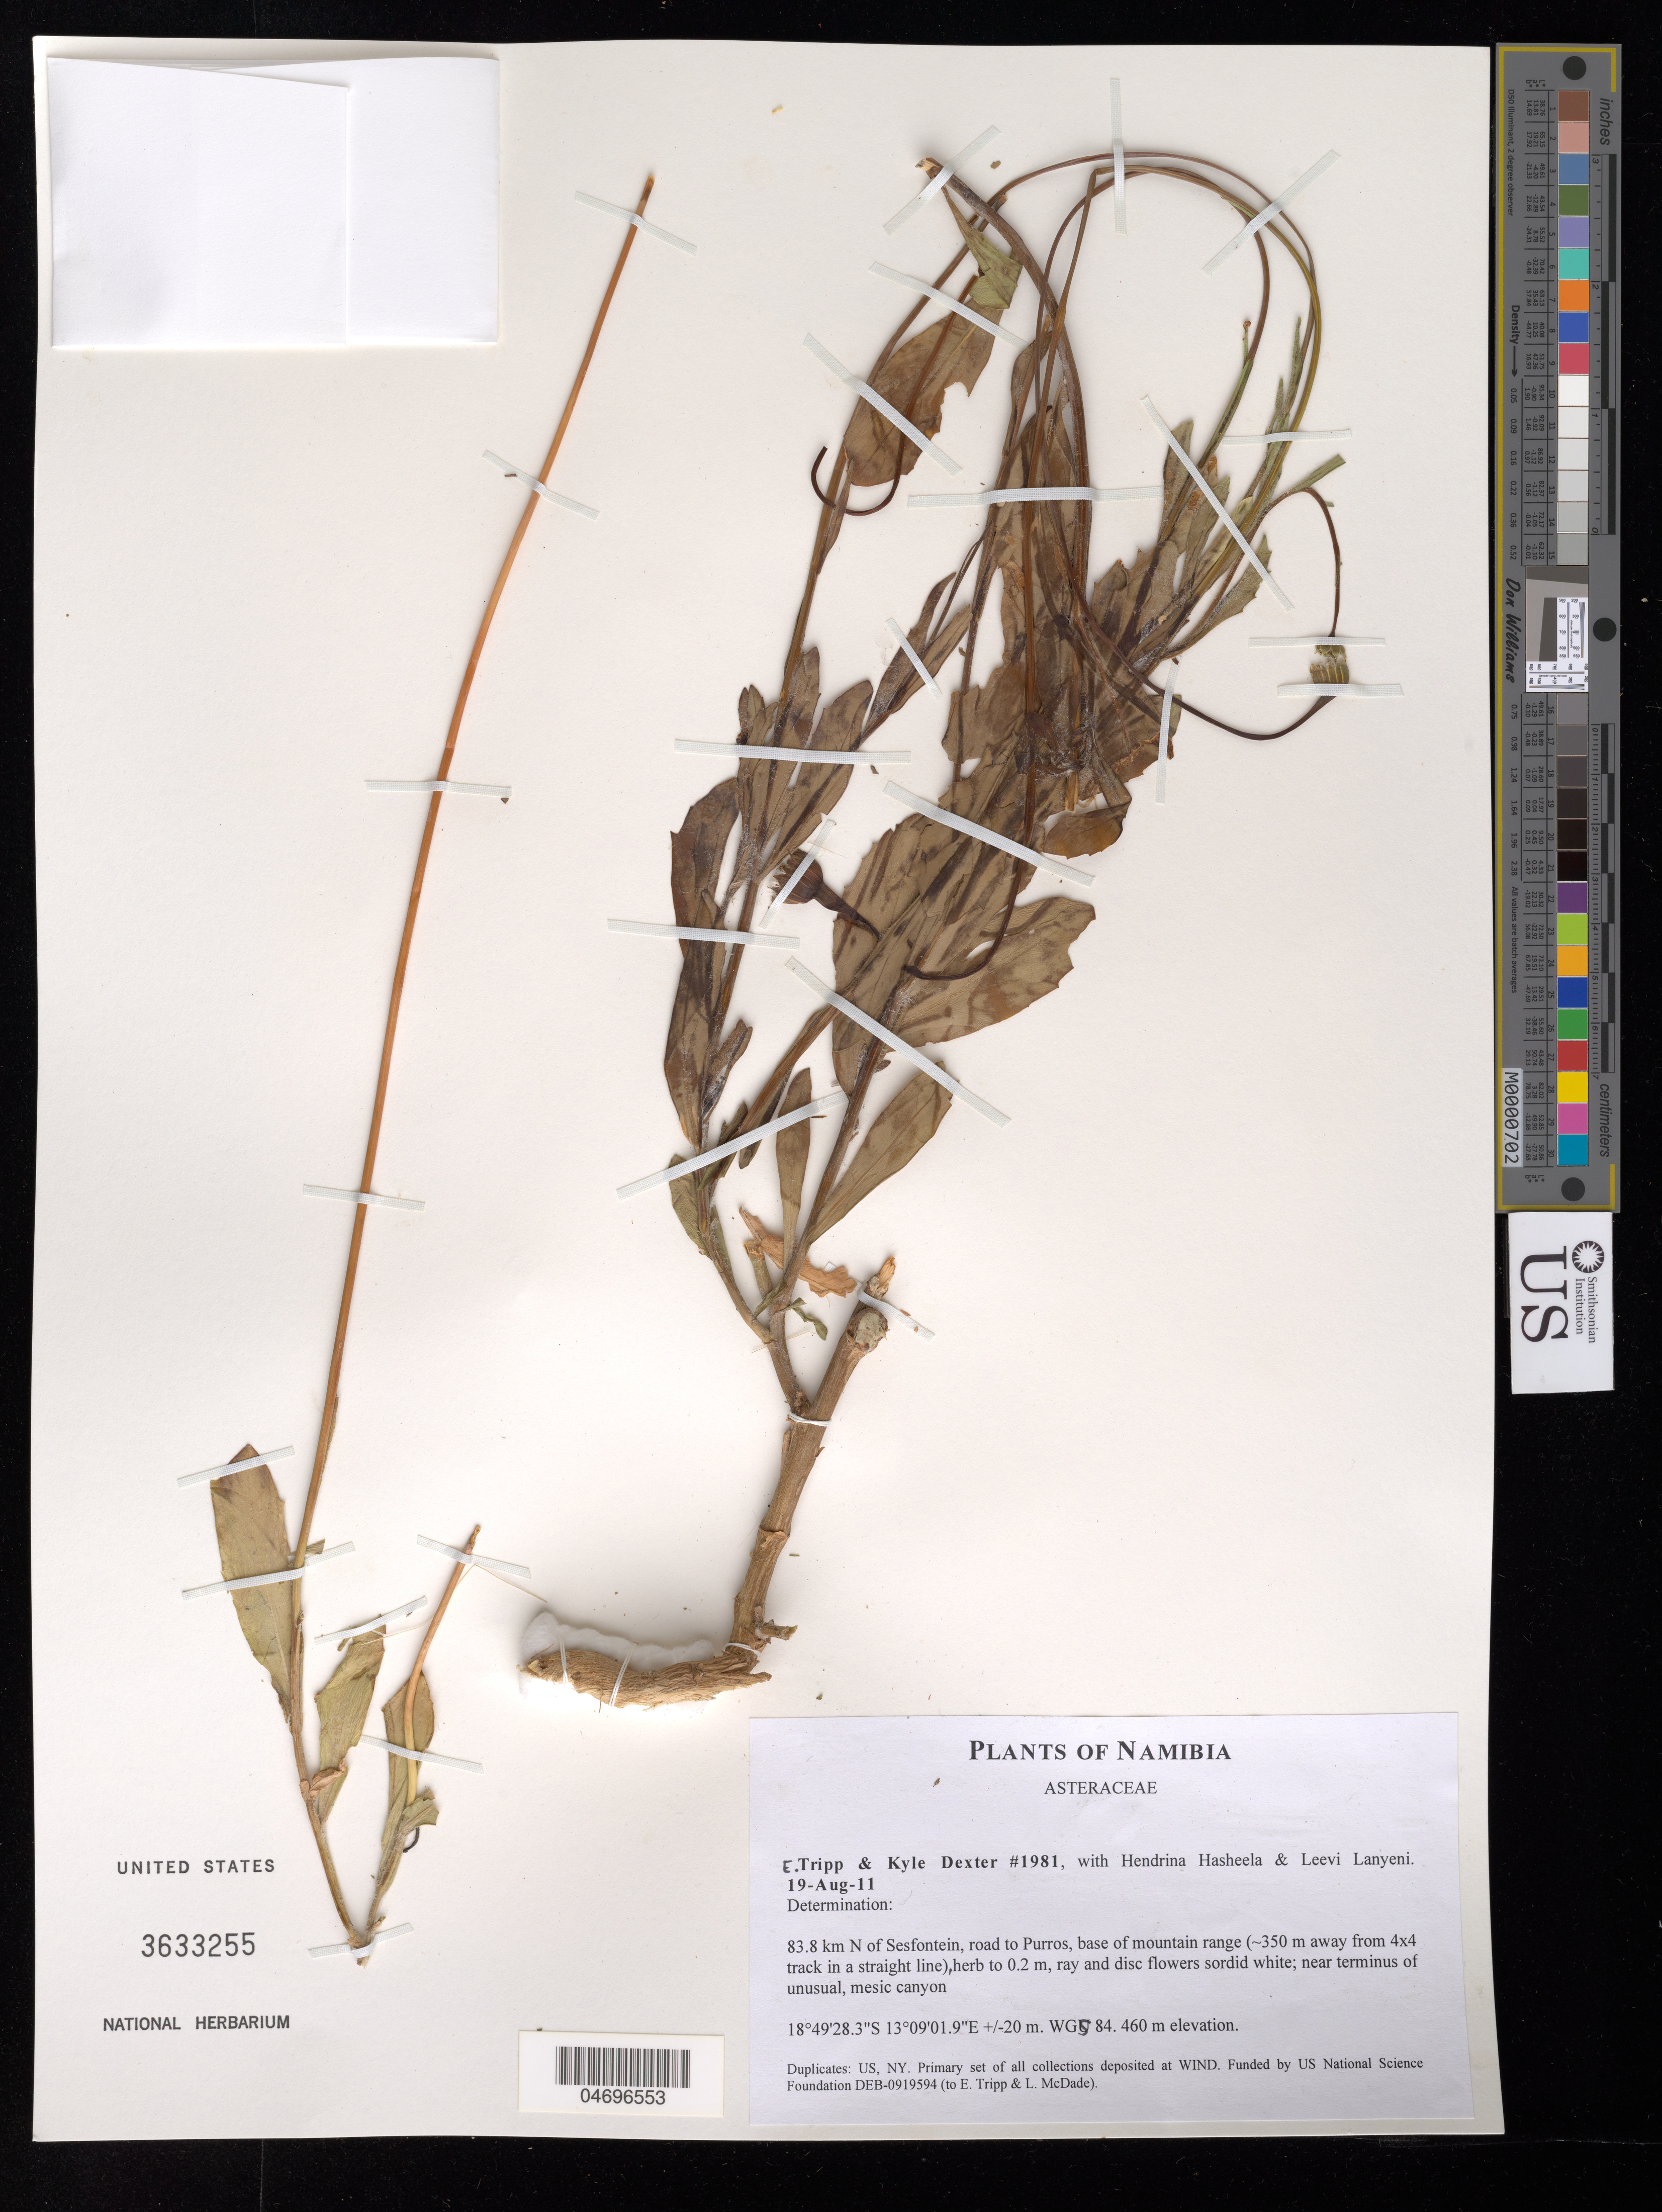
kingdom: Plantae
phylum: Tracheophyta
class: Magnoliopsida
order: Asterales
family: Asteraceae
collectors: E. Tripp, K. Dexter, H. Hasheela & L. Lanyeni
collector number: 1981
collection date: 2011-08-19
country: Namibia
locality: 83.8 km N of Sesfontein, road to Purros, base of mountain range (ca. 350 m away from 4x4 track in a straight line)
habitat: Near terminus of unusual, mesic canyon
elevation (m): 460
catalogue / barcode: US 3633255